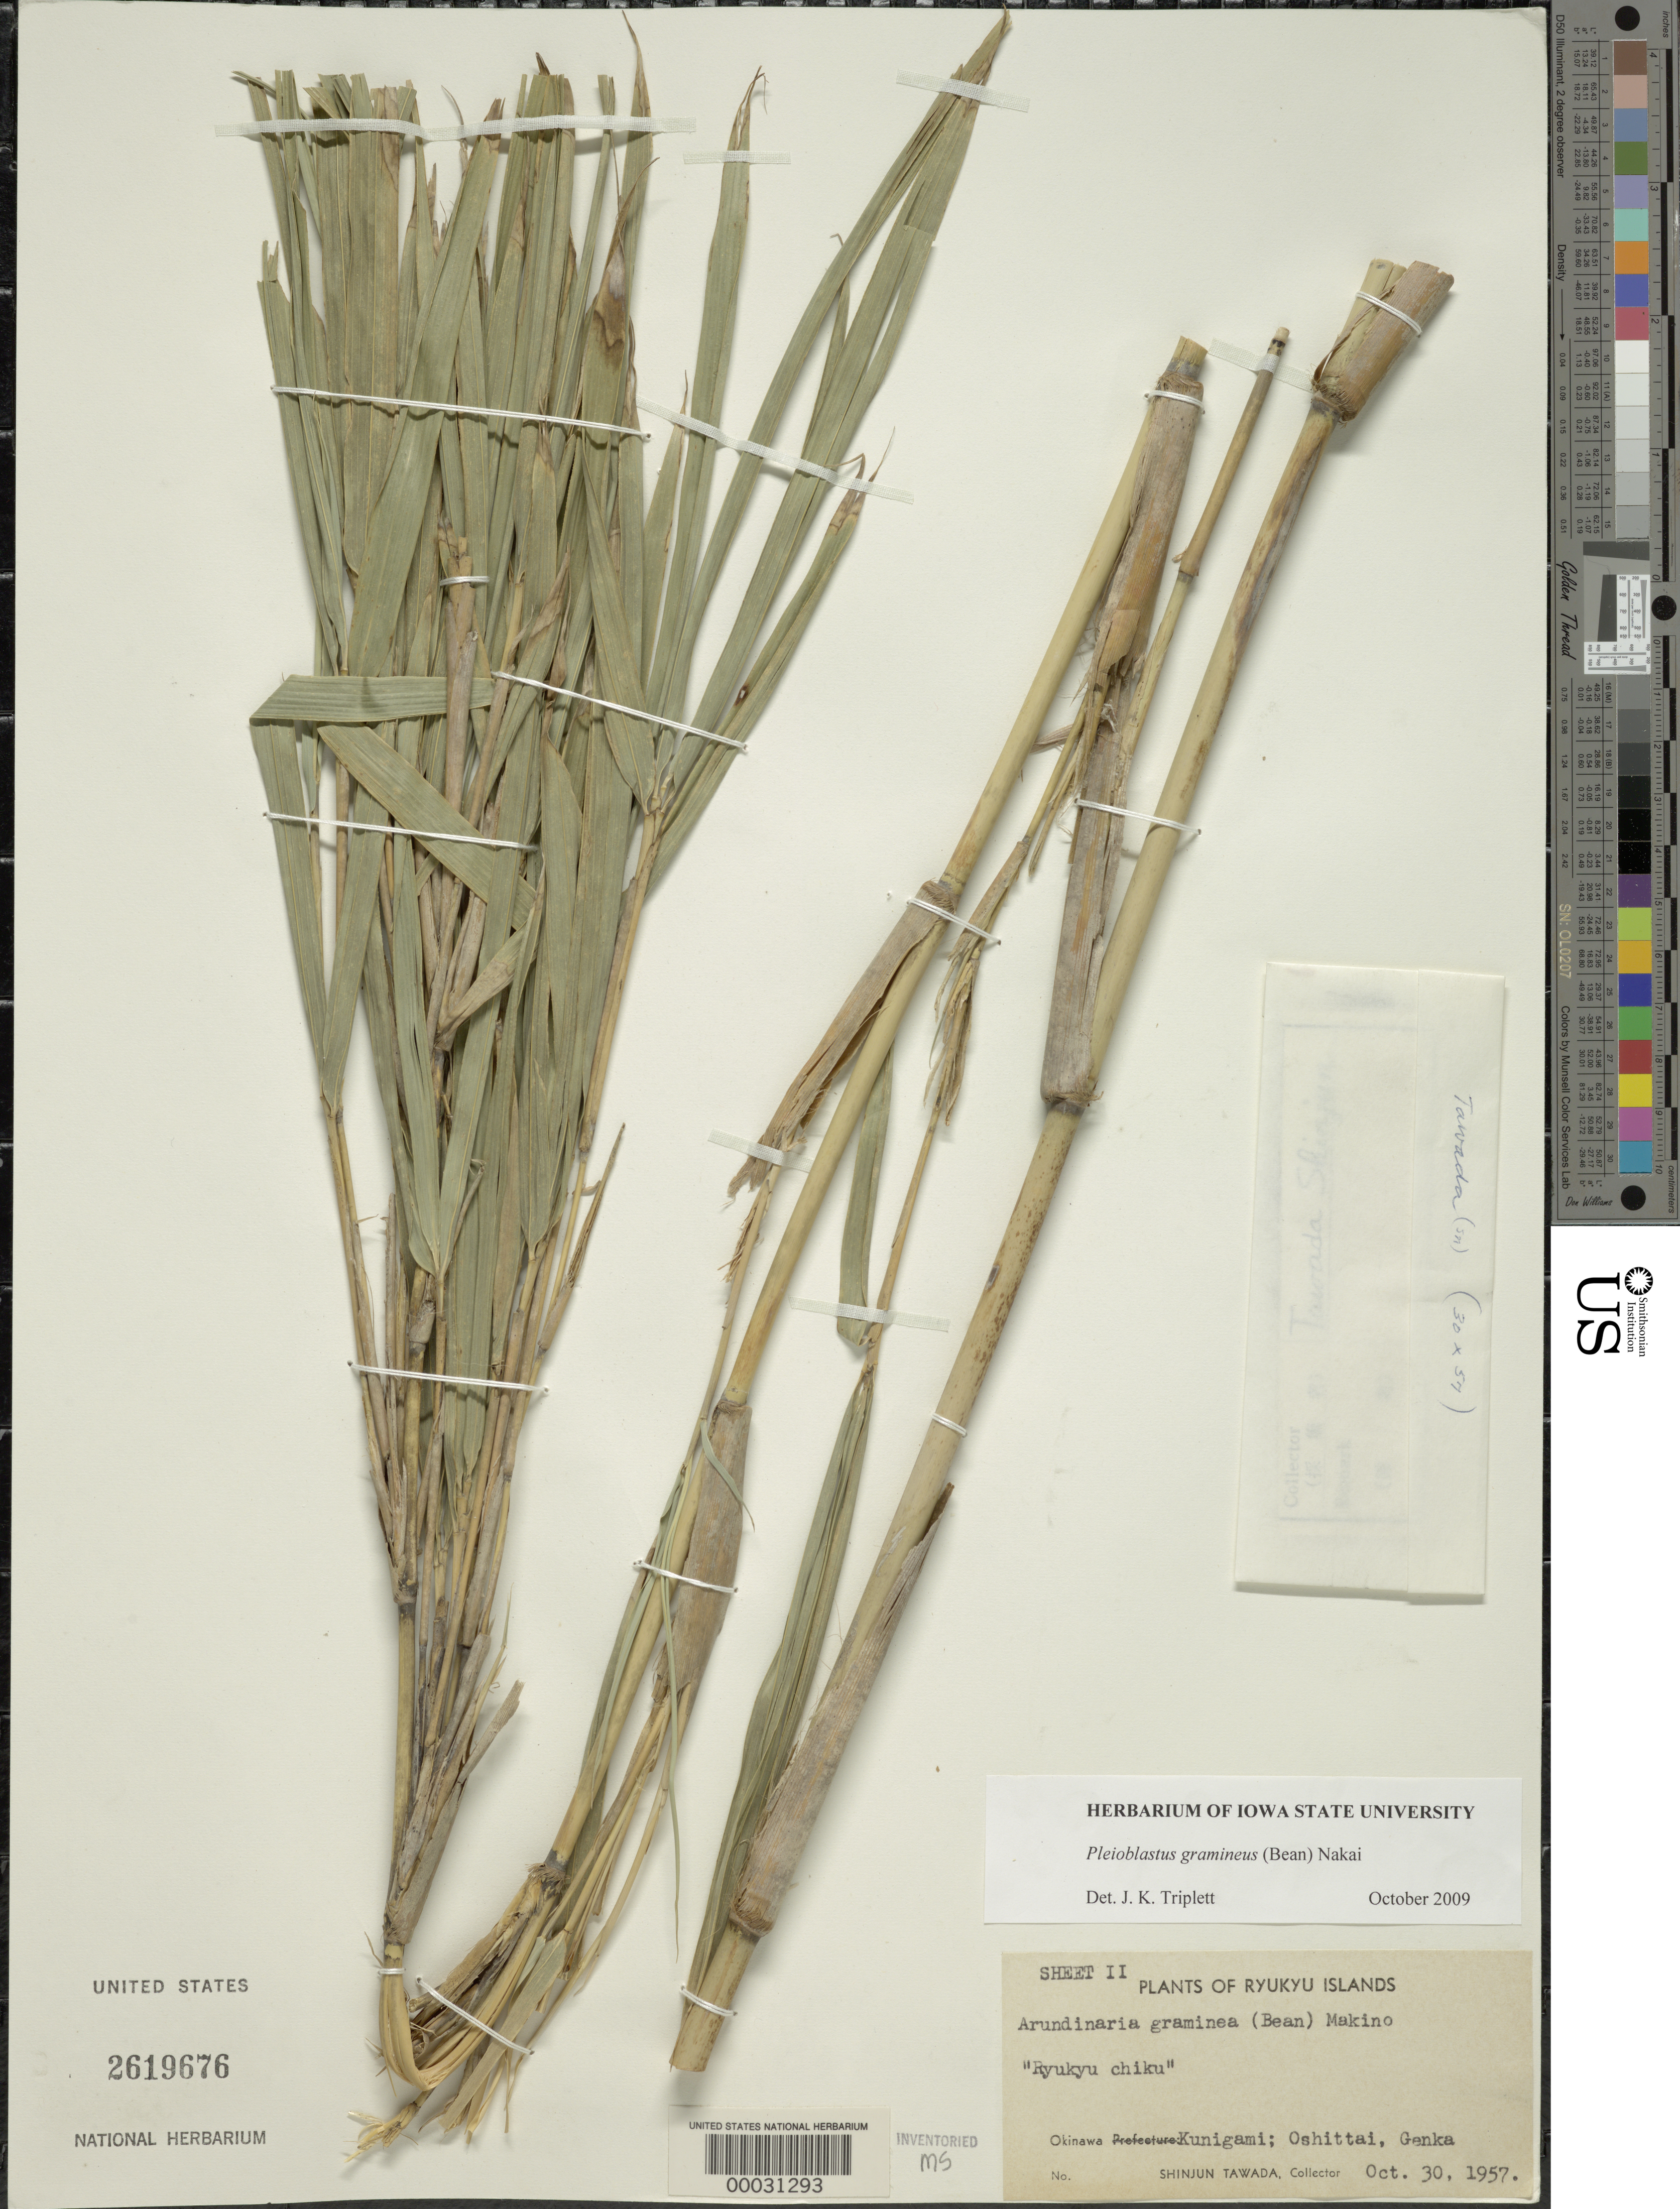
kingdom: Plantae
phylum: Tracheophyta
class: Liliopsida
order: Poales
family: Poaceae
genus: Pleioblastus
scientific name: Pleioblastus gramineus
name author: (Bean) Nakai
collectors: S. Tawada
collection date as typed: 30 Oct 1957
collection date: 1957-10-30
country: Japan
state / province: Okinawa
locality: Oshittai, genka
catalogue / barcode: US 2619676